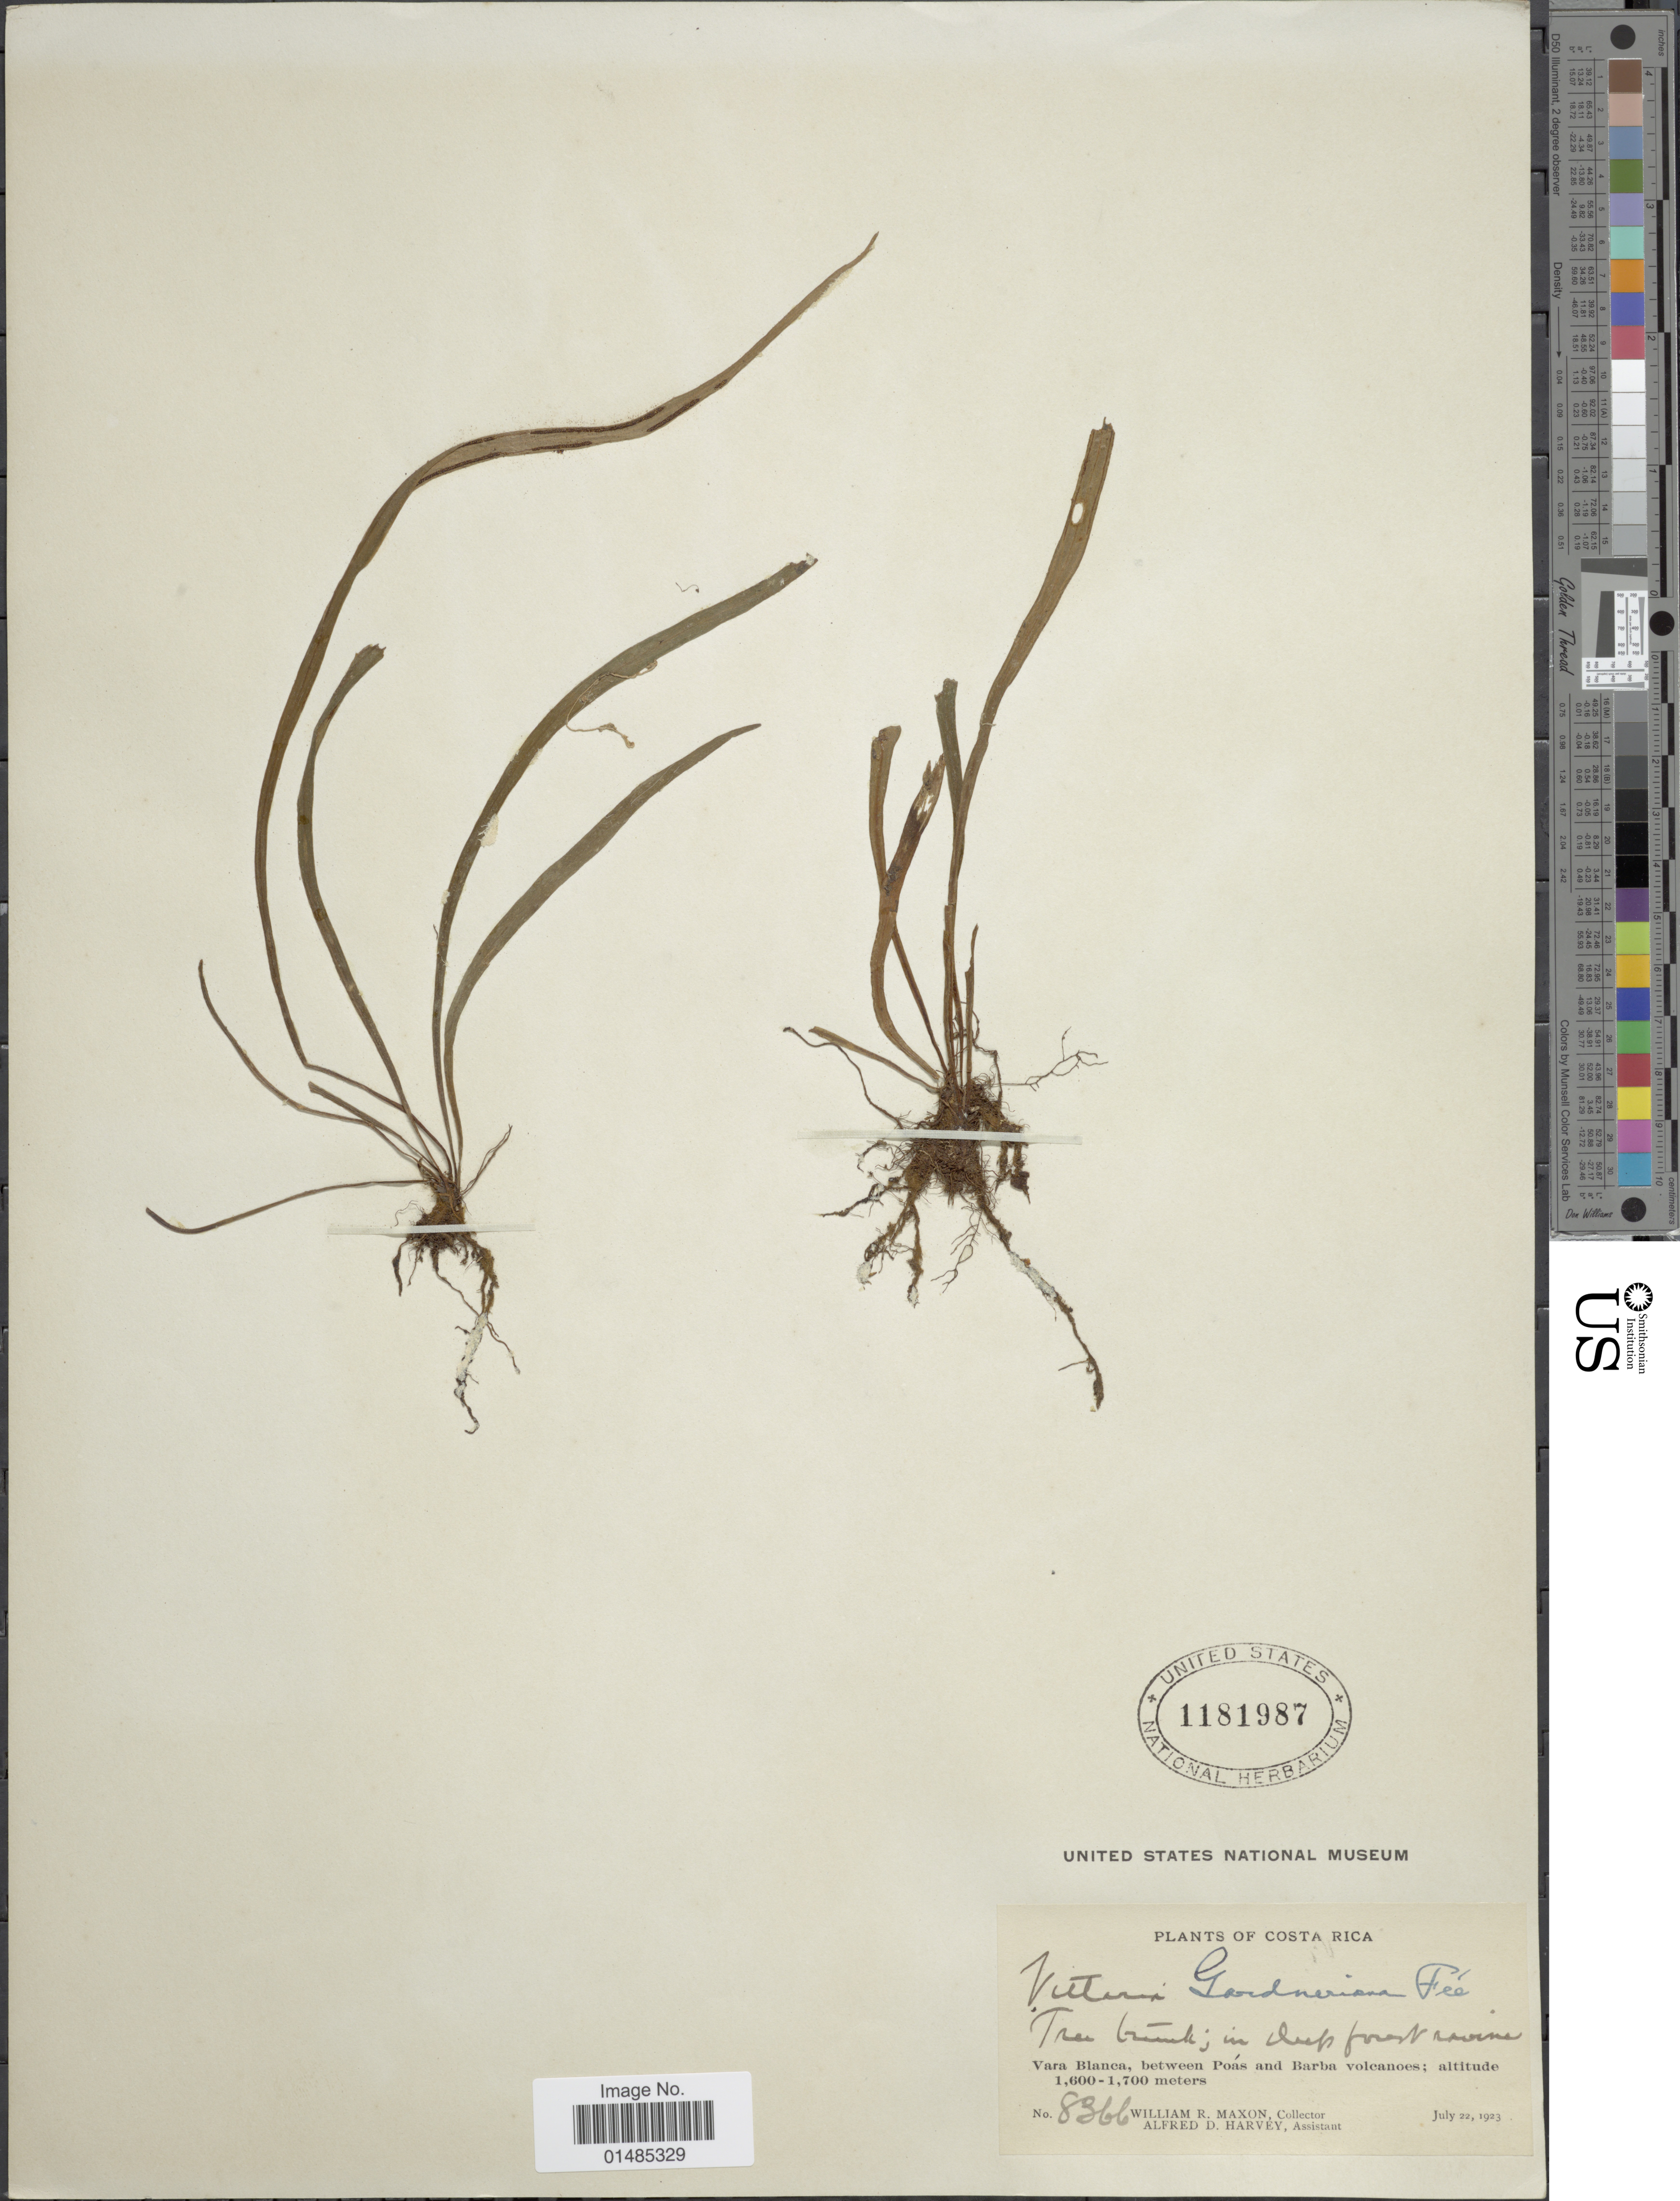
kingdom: Plantae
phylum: Tracheophyta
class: Polypodiopsida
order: Polypodiales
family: Pteridaceae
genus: Radiovittaria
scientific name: Radiovittaria gardneriana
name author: (Fée) E.H. Crane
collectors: W. R. Maxon & A. D. Harvey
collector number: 8366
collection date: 1923-07-22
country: Costa Rica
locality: Vara Blanca, between Poás and Barba volcanoes.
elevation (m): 1600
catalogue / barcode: US 1181987